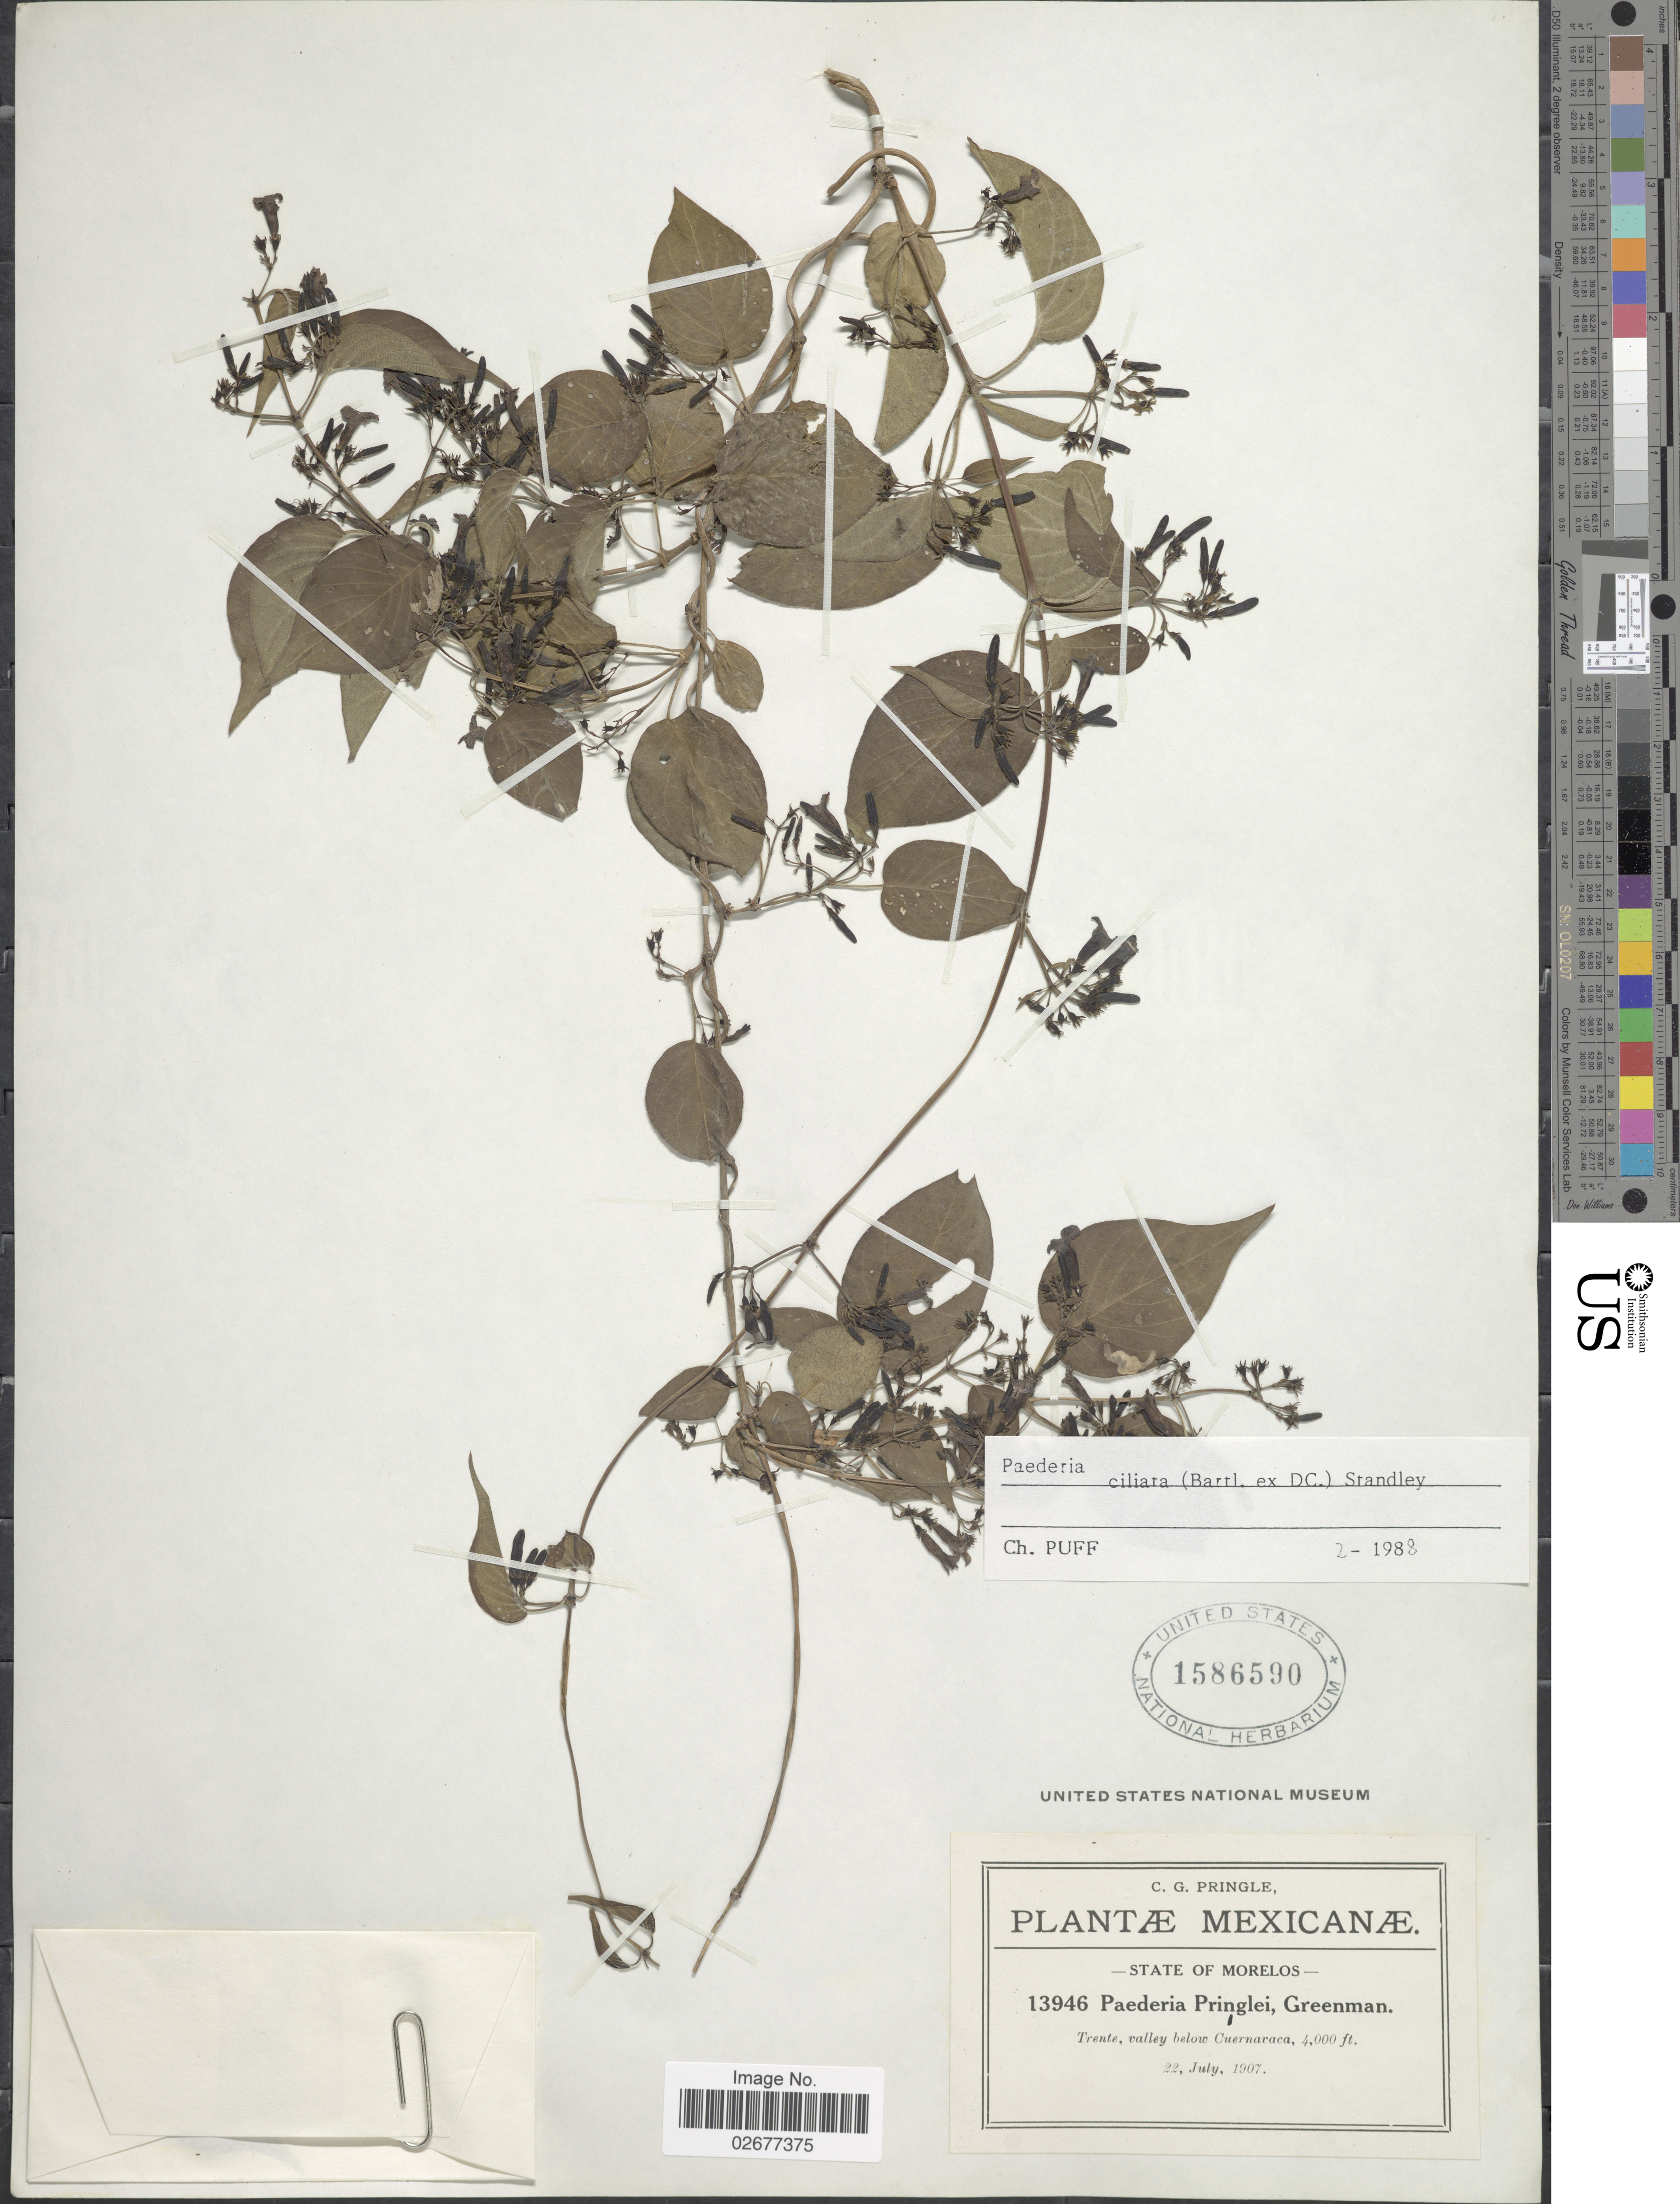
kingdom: Plantae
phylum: Tracheophyta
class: Magnoliopsida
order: Gentianales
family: Rubiaceae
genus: Paederia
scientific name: Paederia ciliata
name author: (Bartl. ex DC.) Standl.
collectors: C. G. Pringle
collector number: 13946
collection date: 1907-07-22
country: Mexico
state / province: Morelos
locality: State of Morelos, Trente, valley below Cuernavaca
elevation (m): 1219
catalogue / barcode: US 1586590